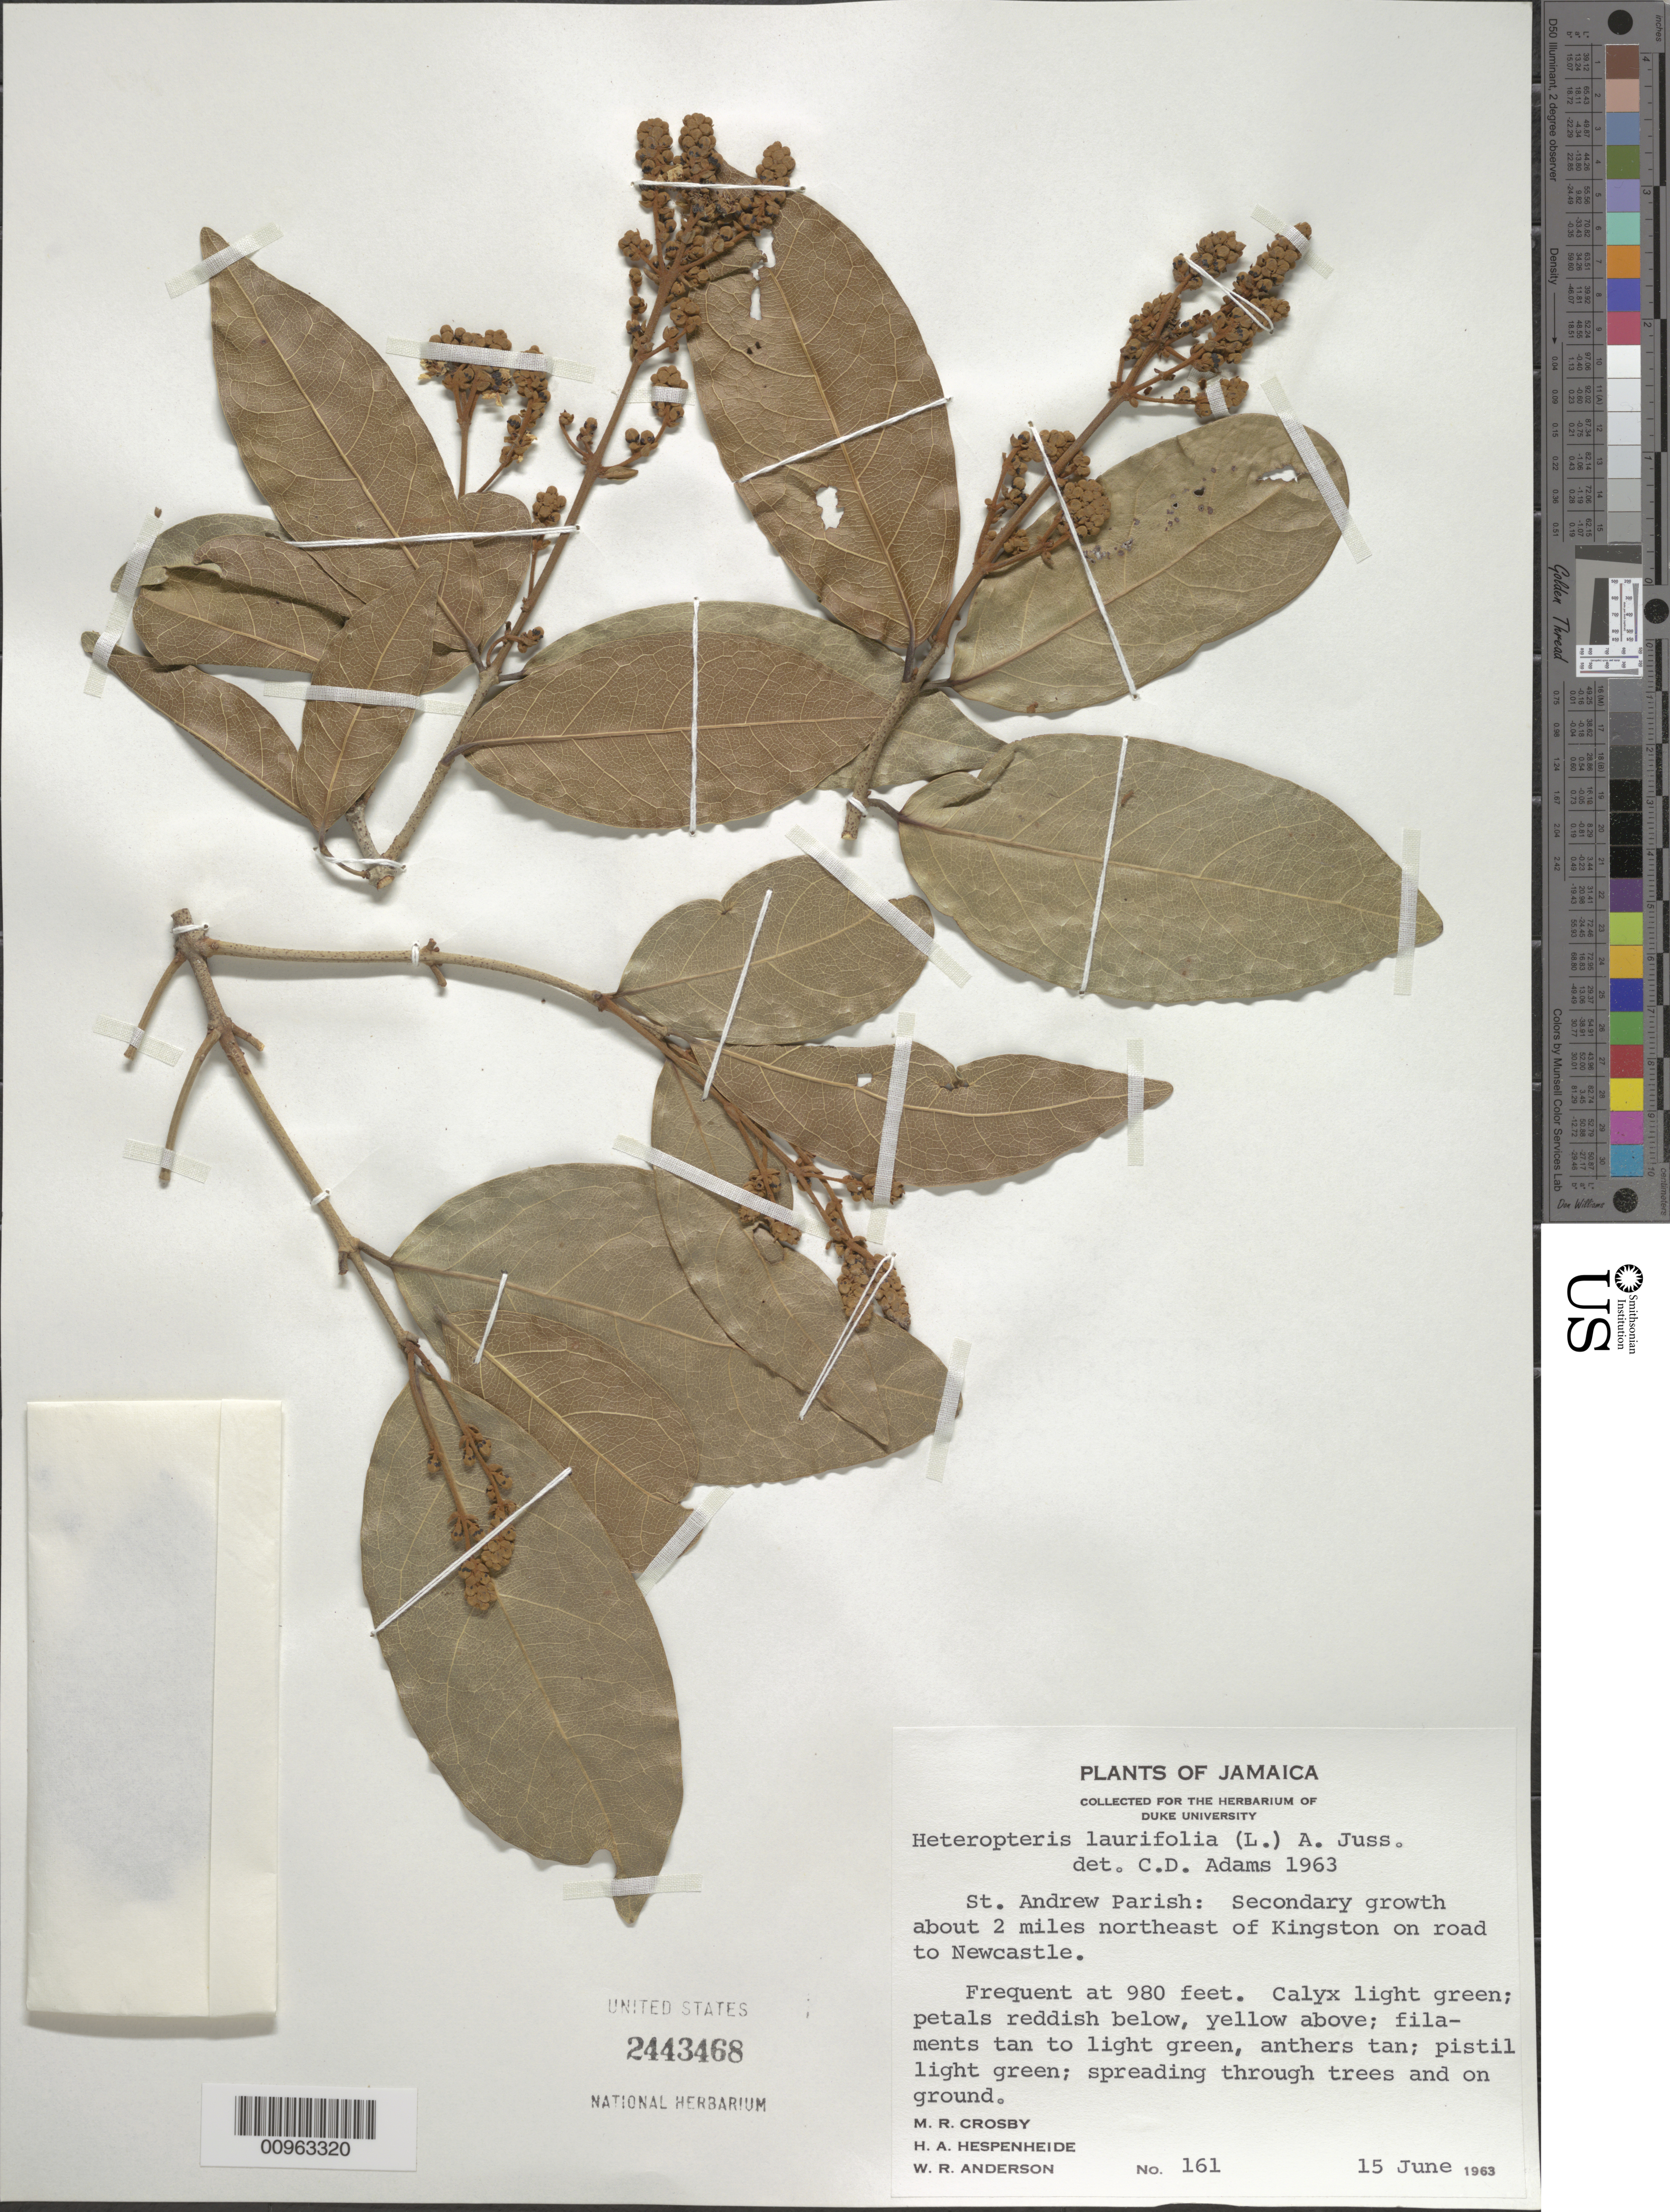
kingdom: Plantae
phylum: Tracheophyta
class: Magnoliopsida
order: Malpighiales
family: Malpighiaceae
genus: Heteropterys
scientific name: Heteropterys laurifolia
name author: (L.) A. Juss.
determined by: Adams, C. D.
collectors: M. R. Crosby, H. A. Hespenheide & W. R. Anderson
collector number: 161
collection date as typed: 15 Jun 1963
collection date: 1963-06-15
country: Jamaica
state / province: Saint Andrew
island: Jamaica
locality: About 2 miles northeast of Kingston on road to Newcastle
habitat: Secondary growh, spreading through trees and on ground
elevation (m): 299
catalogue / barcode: US 2443468